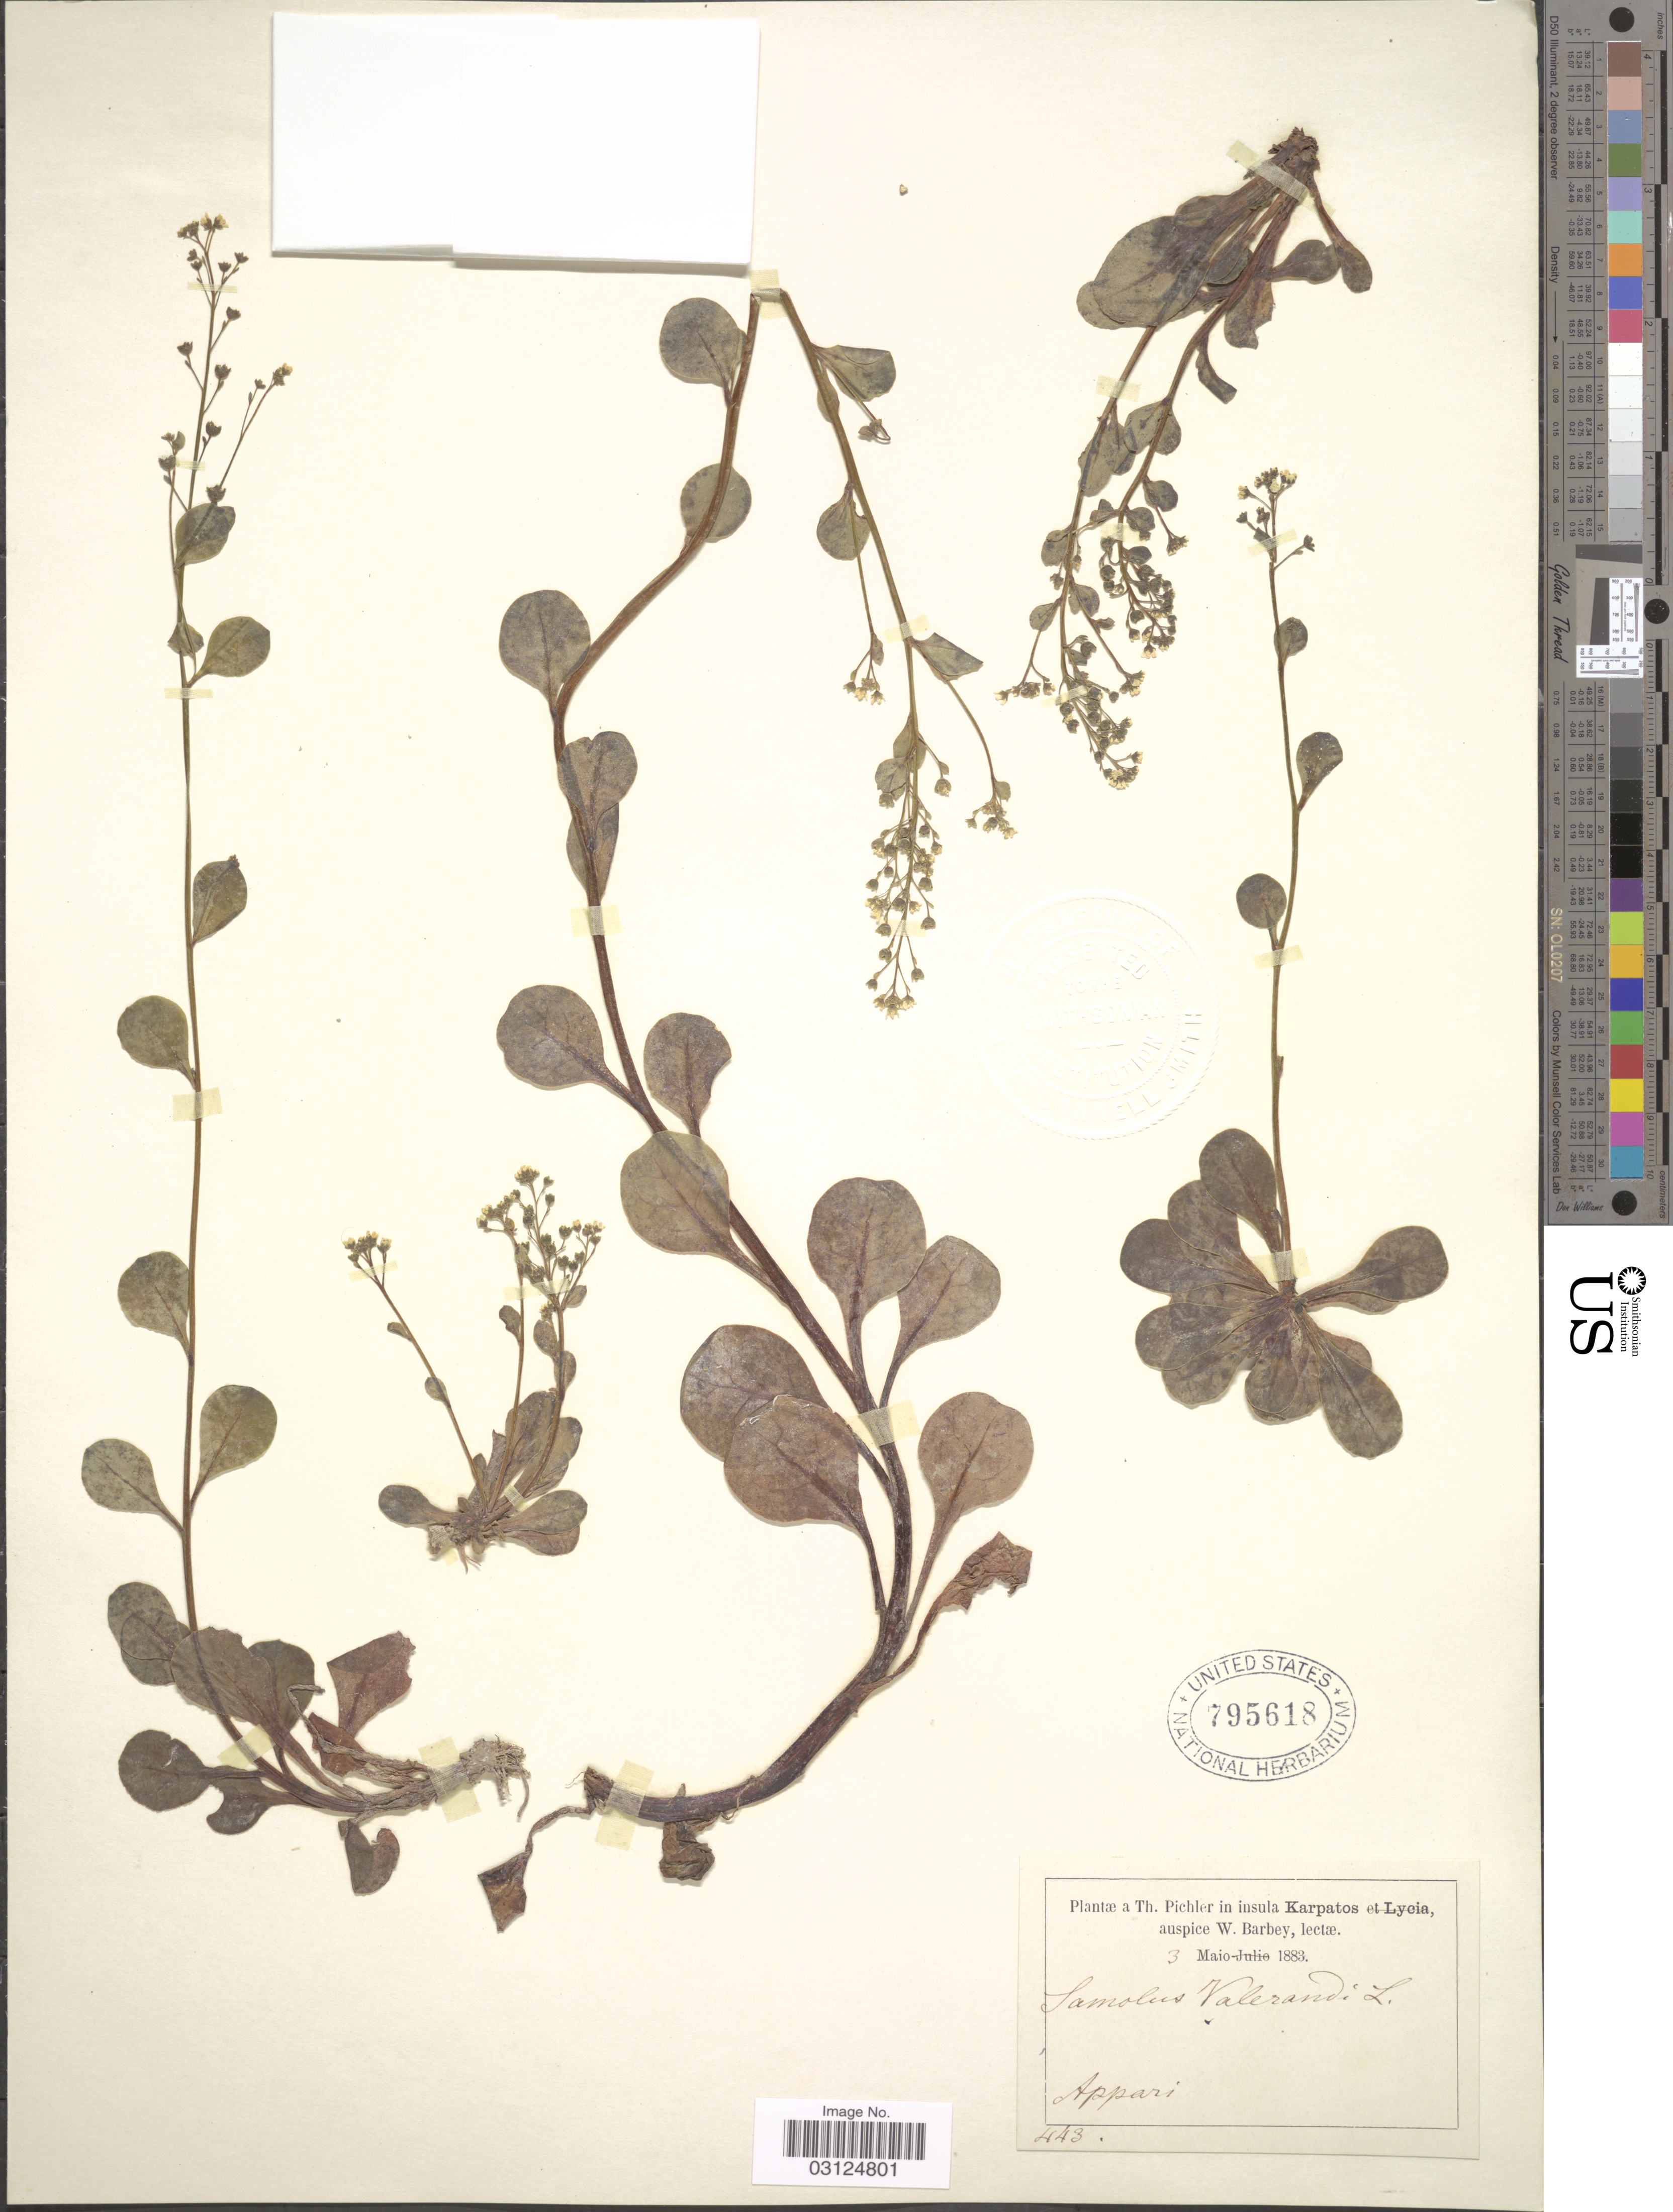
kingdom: Plantae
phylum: Tracheophyta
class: Magnoliopsida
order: Ericales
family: Primulaceae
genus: Samolus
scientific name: Samolus valerandi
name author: L.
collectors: T. Pichler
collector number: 443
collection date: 1883-05-03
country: Greece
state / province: South Aegean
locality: Insula Karpatos. Appari.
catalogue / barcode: US 795618